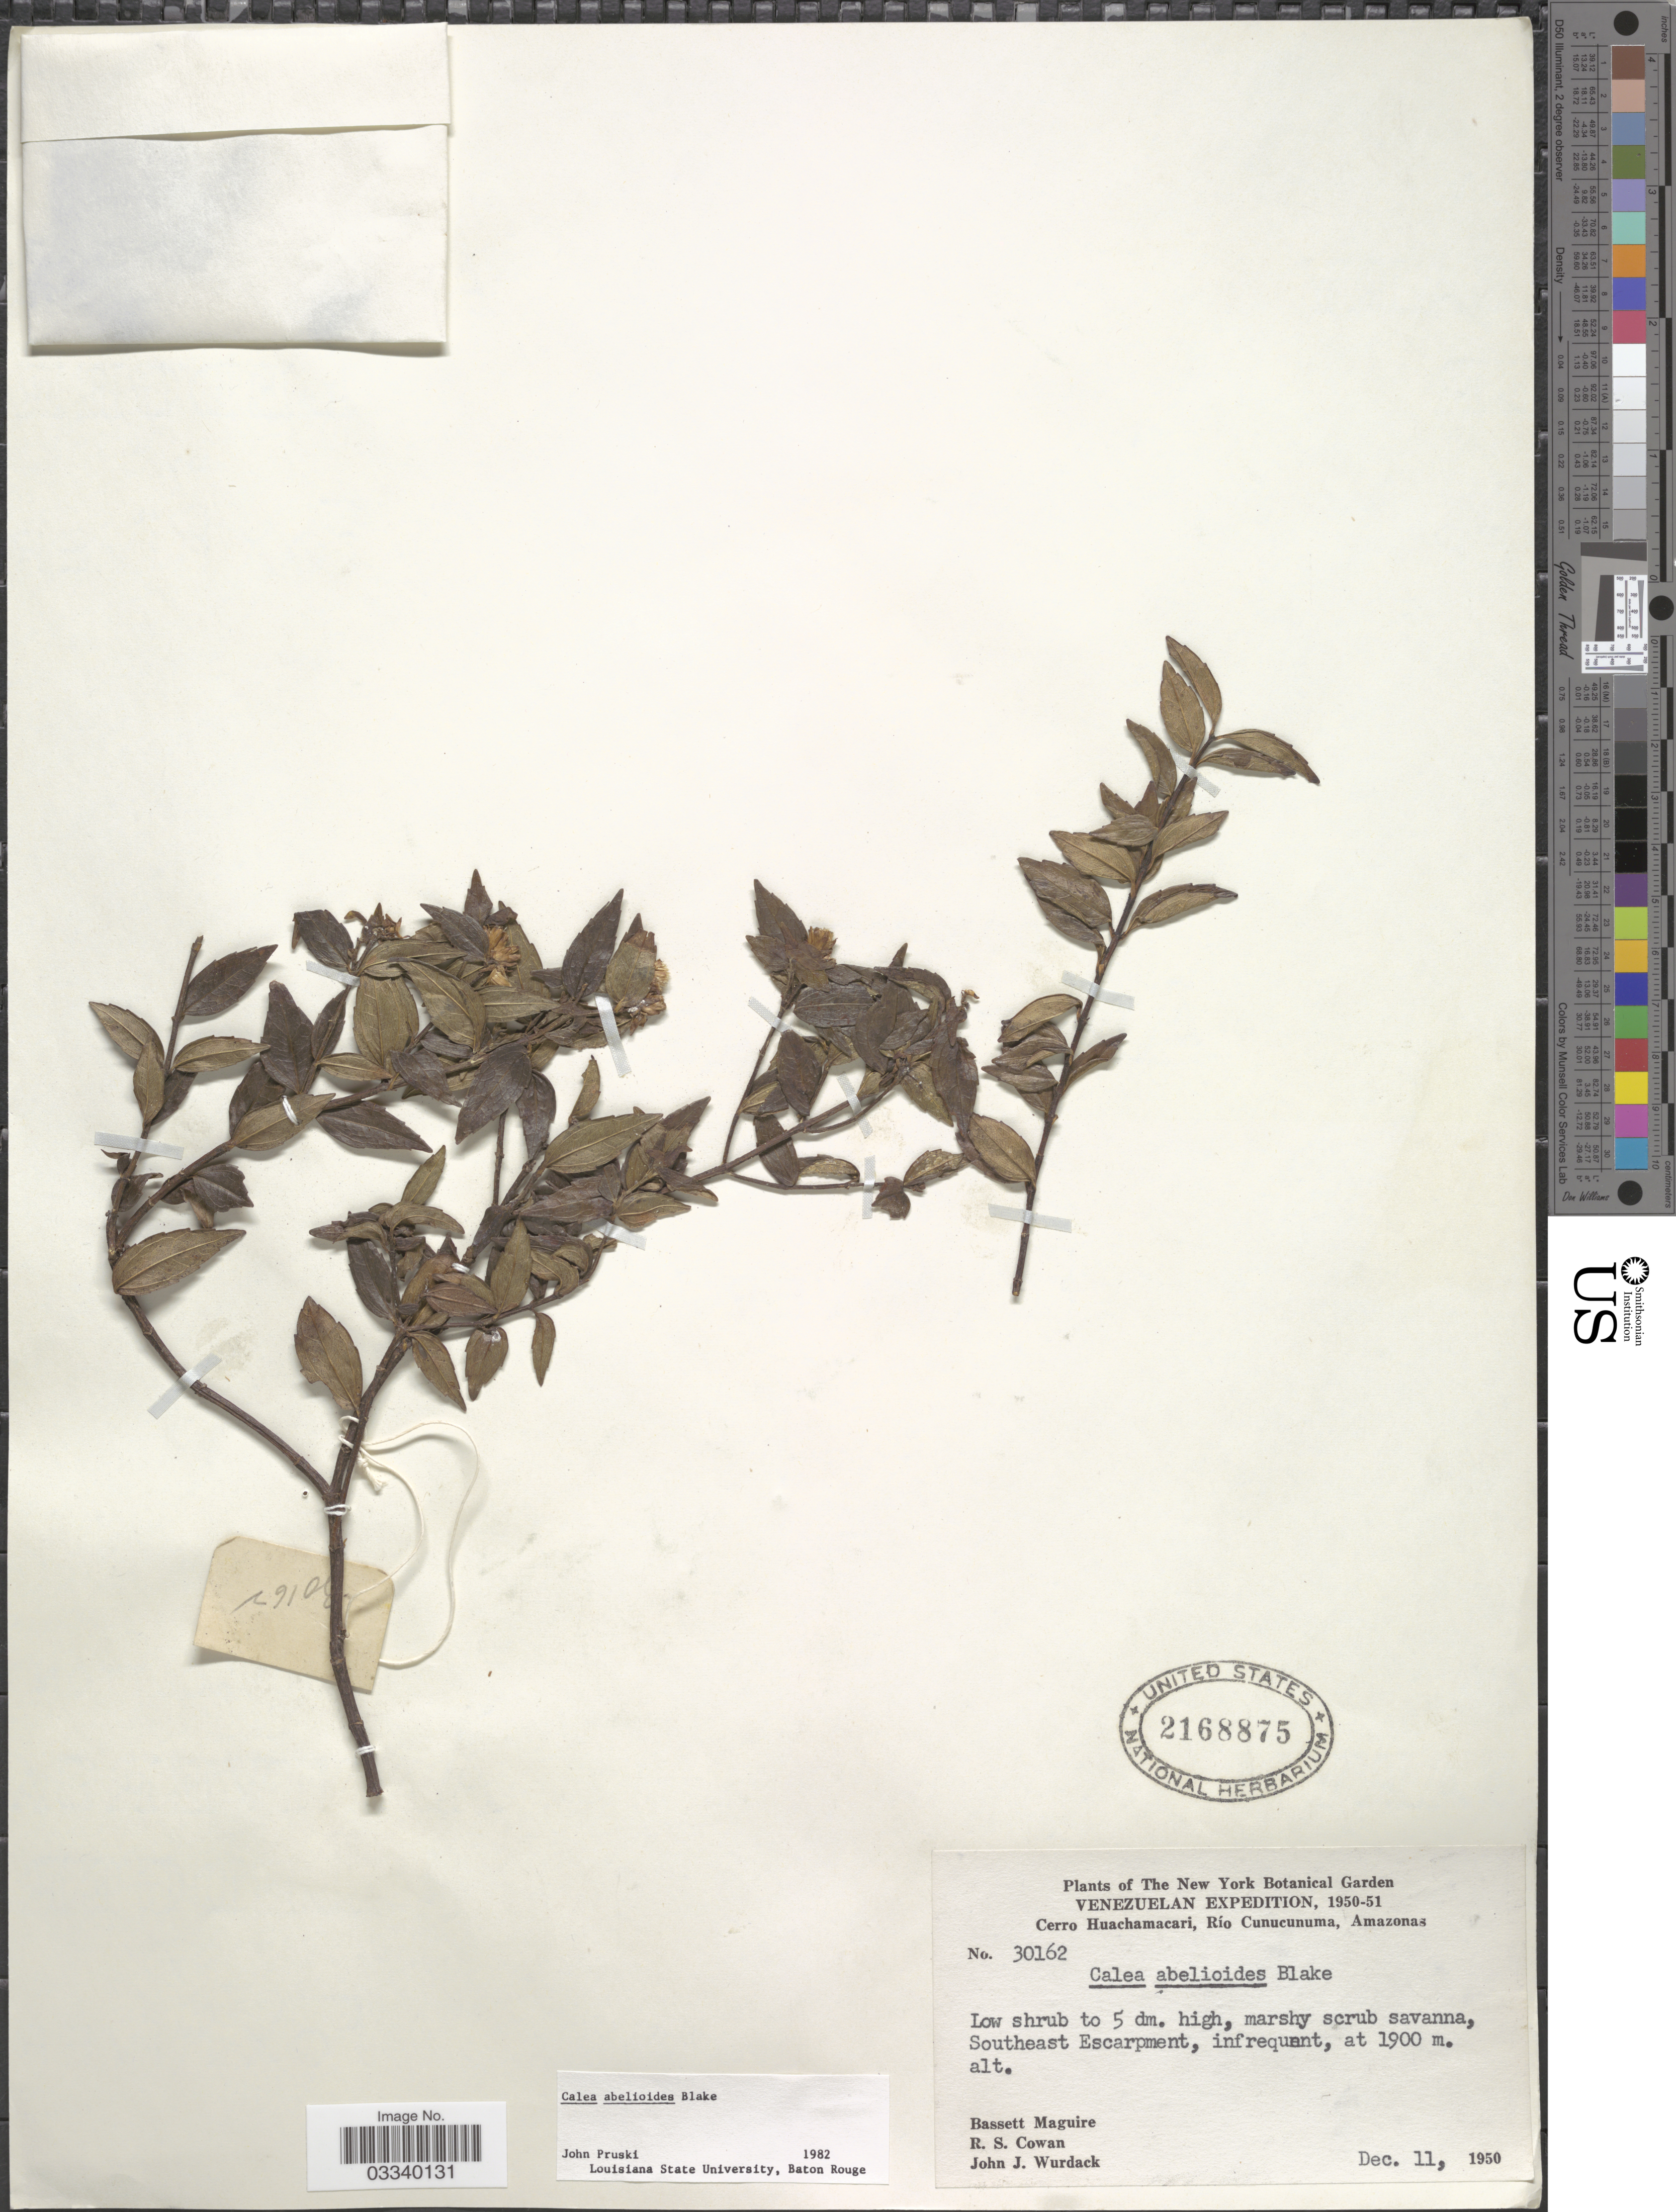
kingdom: Plantae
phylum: Tracheophyta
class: Magnoliopsida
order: Asterales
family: Asteraceae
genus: Calea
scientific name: Calea abelioides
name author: S.F. Blake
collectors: B. Maguire, R. S. Cowan & J. J. Wurdack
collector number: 30162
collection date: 1950-12-11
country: Venezuela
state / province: Amazonas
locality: Cerro Huachamacari, Río Cunucunuma. Southeast Escarpment.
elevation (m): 1900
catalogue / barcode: US 2168875